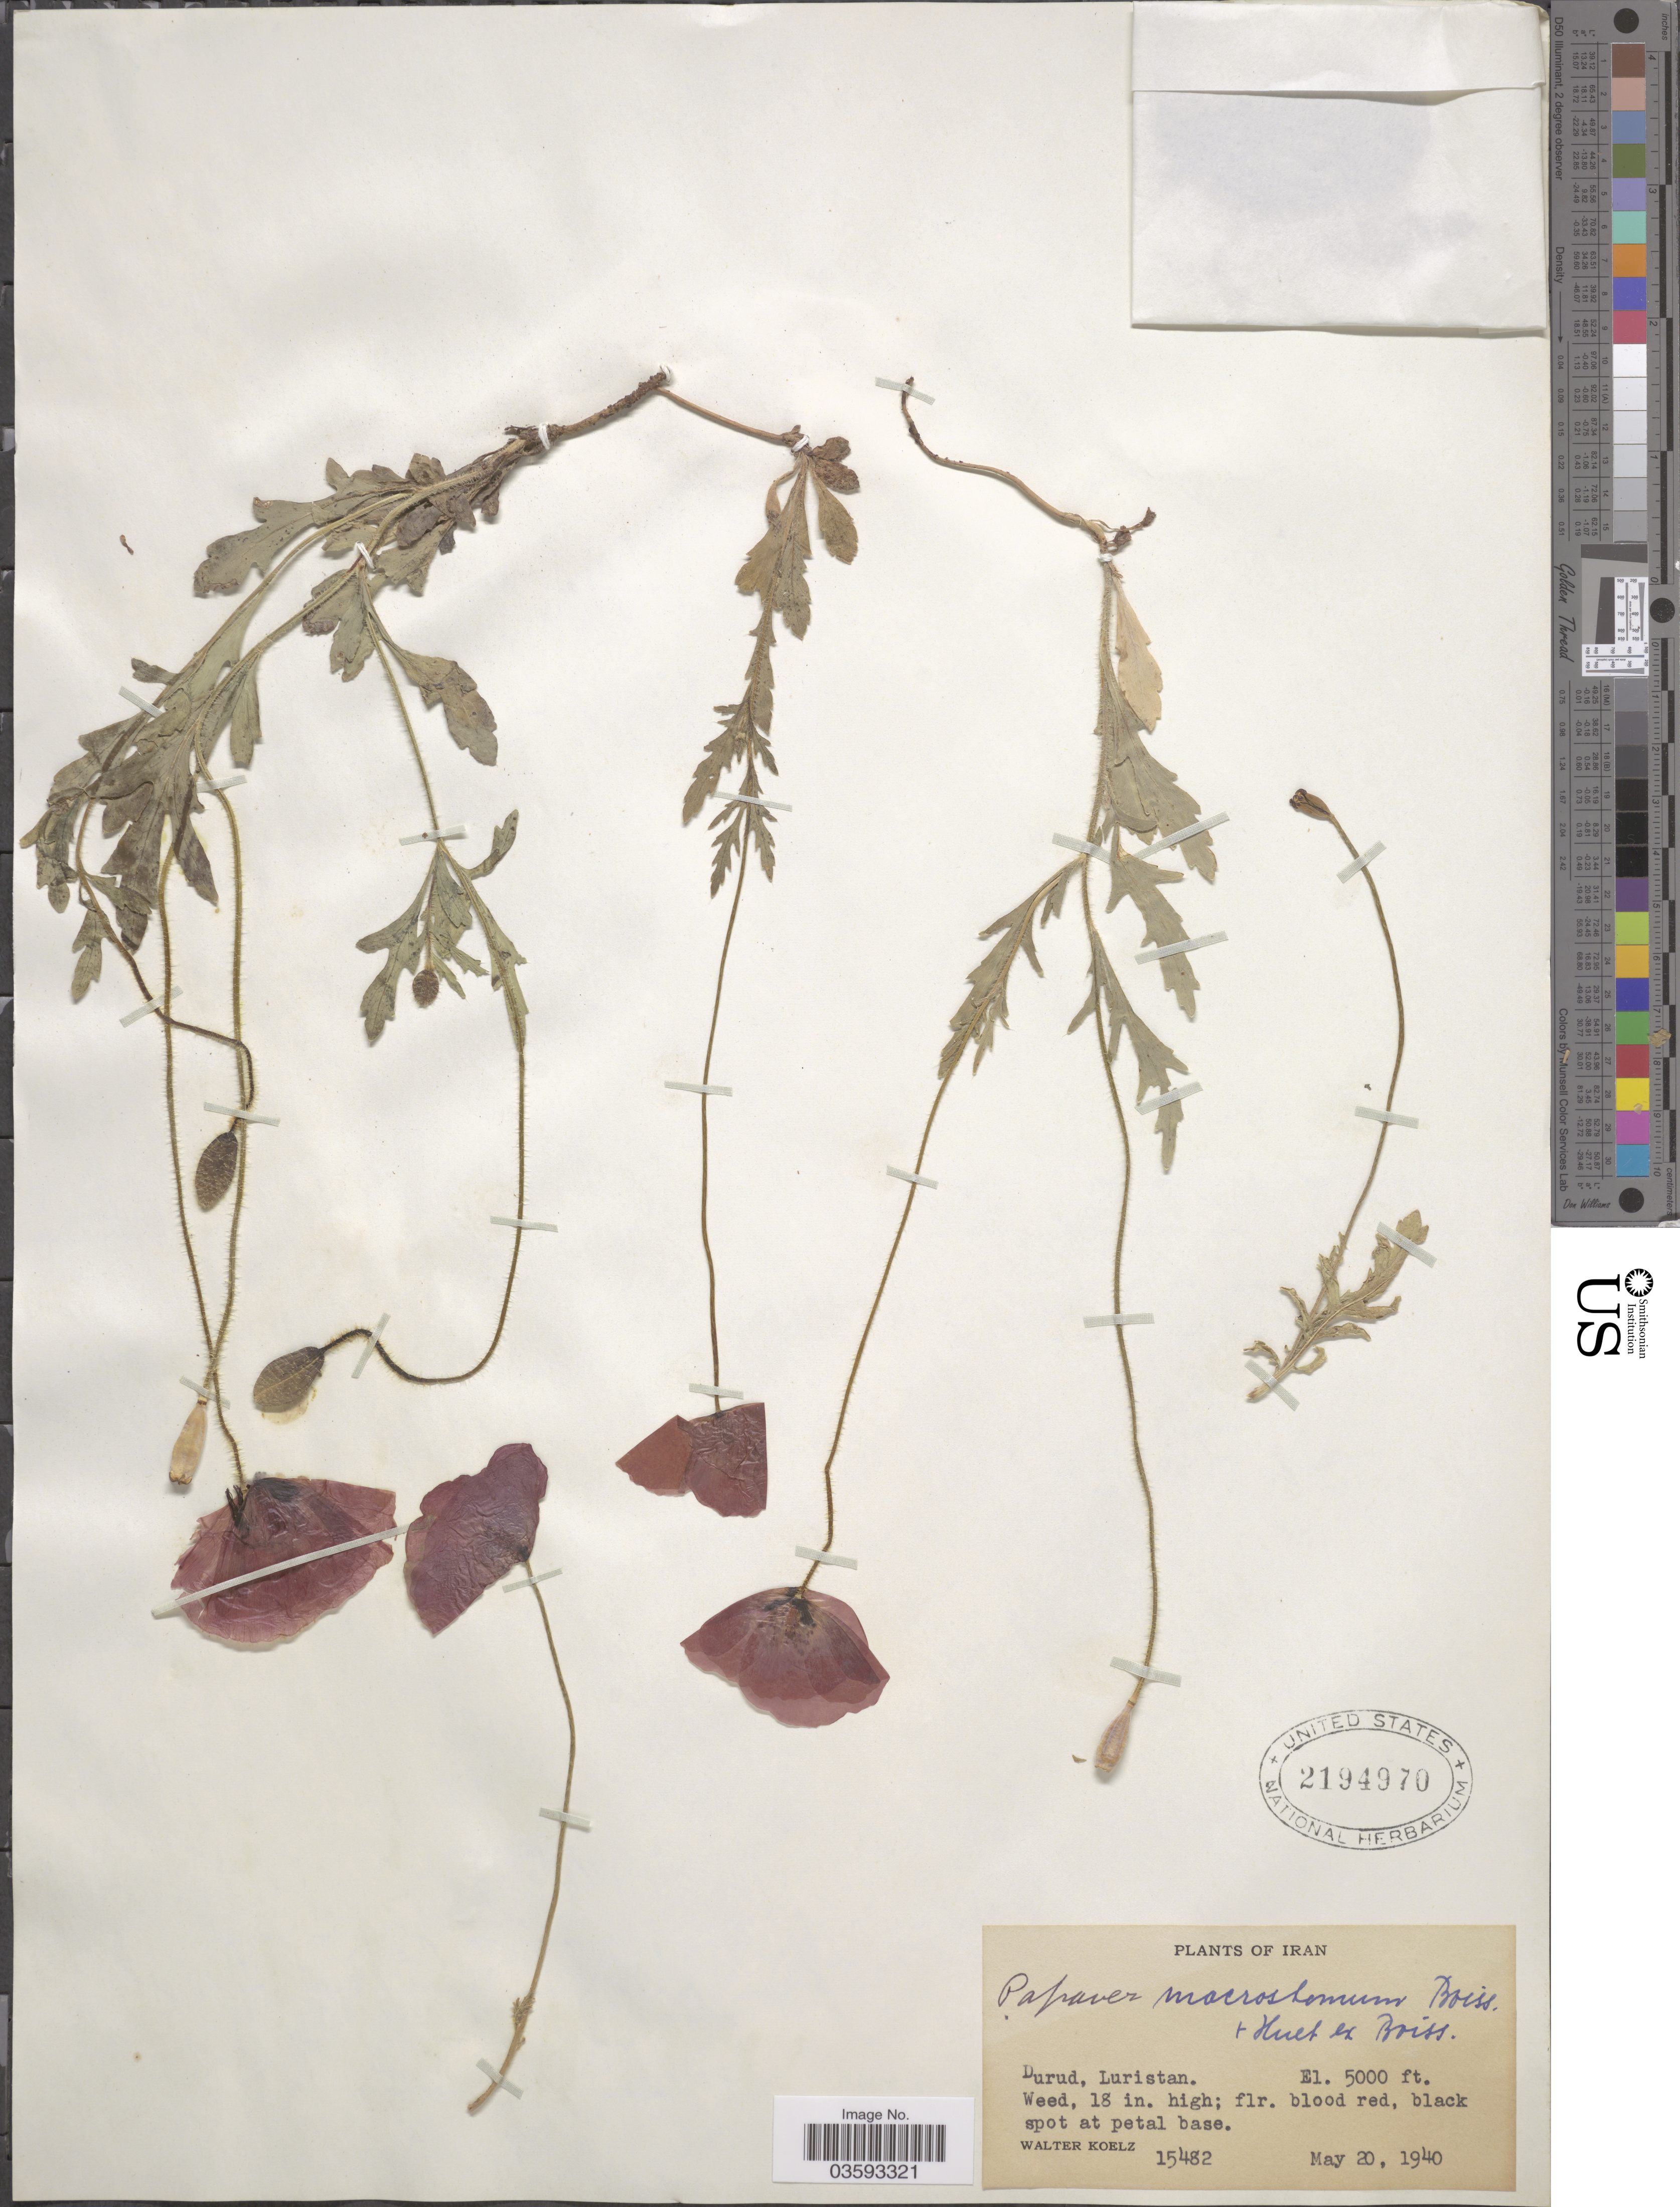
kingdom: Plantae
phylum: Tracheophyta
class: Magnoliopsida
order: Ranunculales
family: Papaveraceae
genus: Papaver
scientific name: Papaver macrostomum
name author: Boiss. & A. Huet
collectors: W. N. Koelz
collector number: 15482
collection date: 1940-05-20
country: Iran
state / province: Lorestan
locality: Durud, Luristan.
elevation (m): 1524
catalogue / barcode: US 2194970